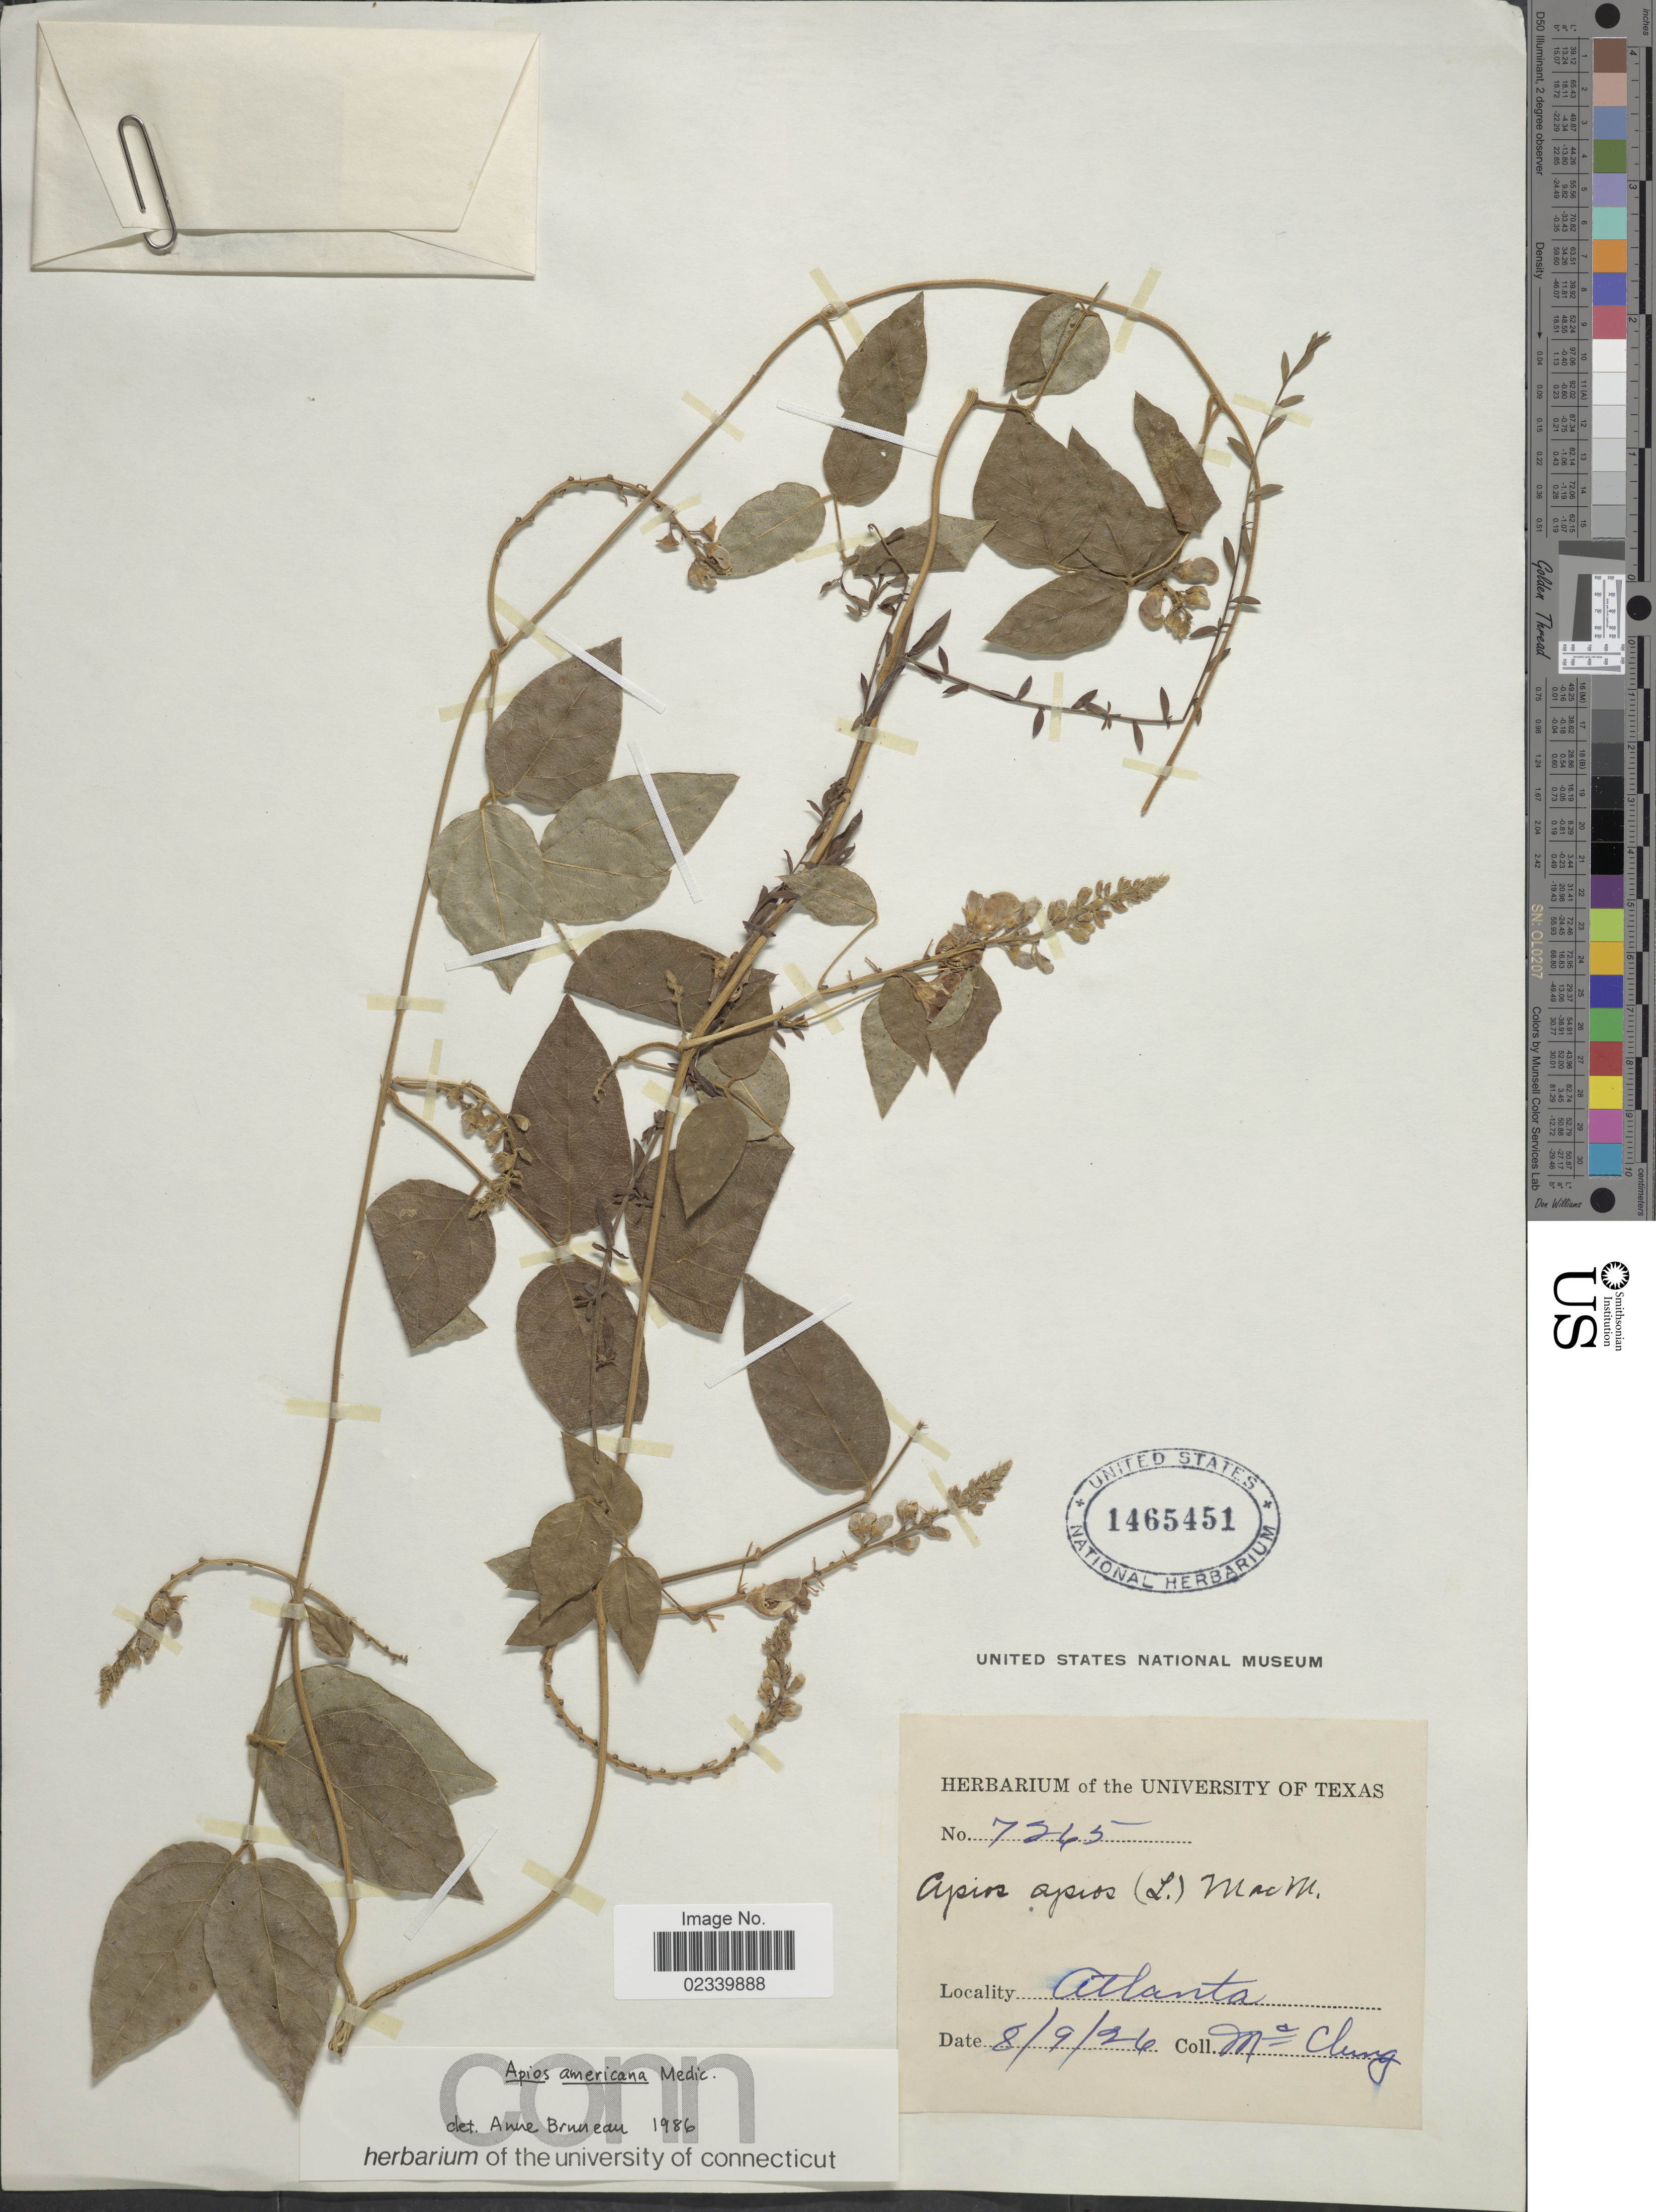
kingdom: Plantae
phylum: Tracheophyta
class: Magnoliopsida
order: Fabales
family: Fabaceae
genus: Apios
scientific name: Apios americana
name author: Medik.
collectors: McClung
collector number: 7265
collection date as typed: Transcribed d/m/y: 9/8/26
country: United States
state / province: Georgia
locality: Atlanta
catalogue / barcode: US 1465451